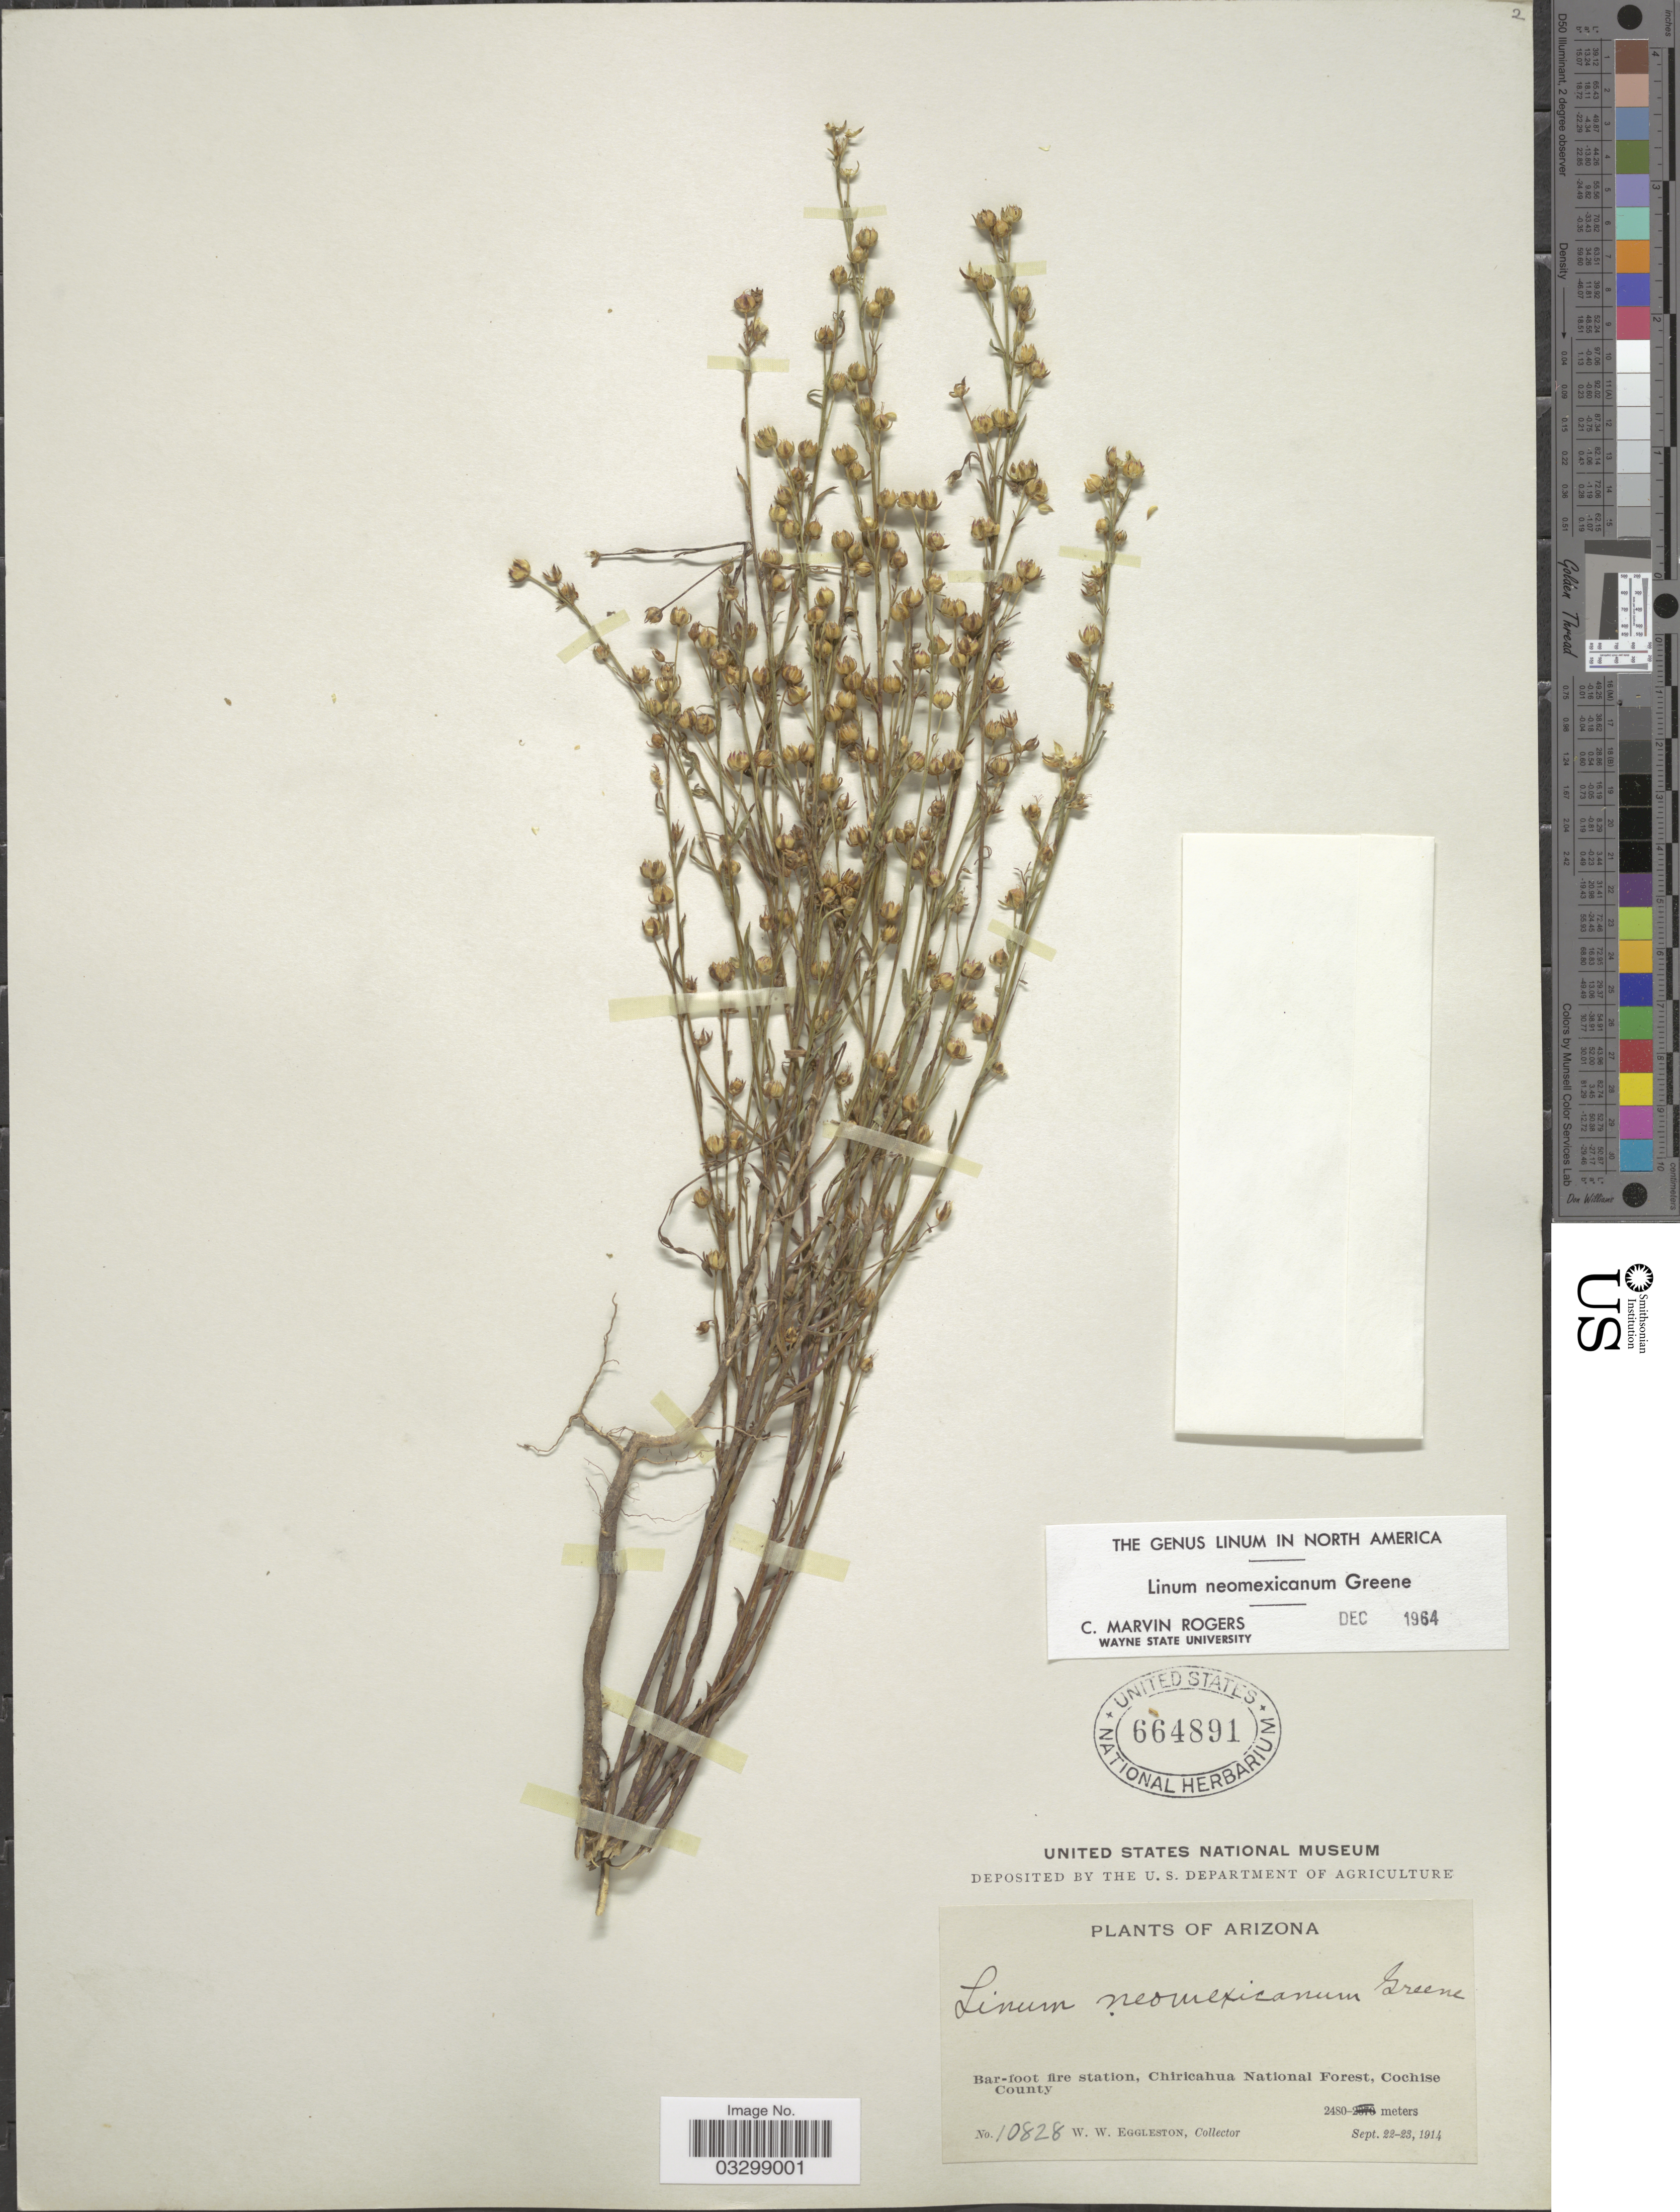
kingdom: Plantae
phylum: Tracheophyta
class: Magnoliopsida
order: Malpighiales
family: Linaceae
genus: Linum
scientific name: Linum neomexicanum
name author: Greene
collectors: W. W. Eggleston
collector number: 10828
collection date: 1914-09-22/1914-09-23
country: United States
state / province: Arizona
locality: Bar-foot fire station, Chiricahua National Forest, Cochise County.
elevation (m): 2480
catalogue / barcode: US 664891